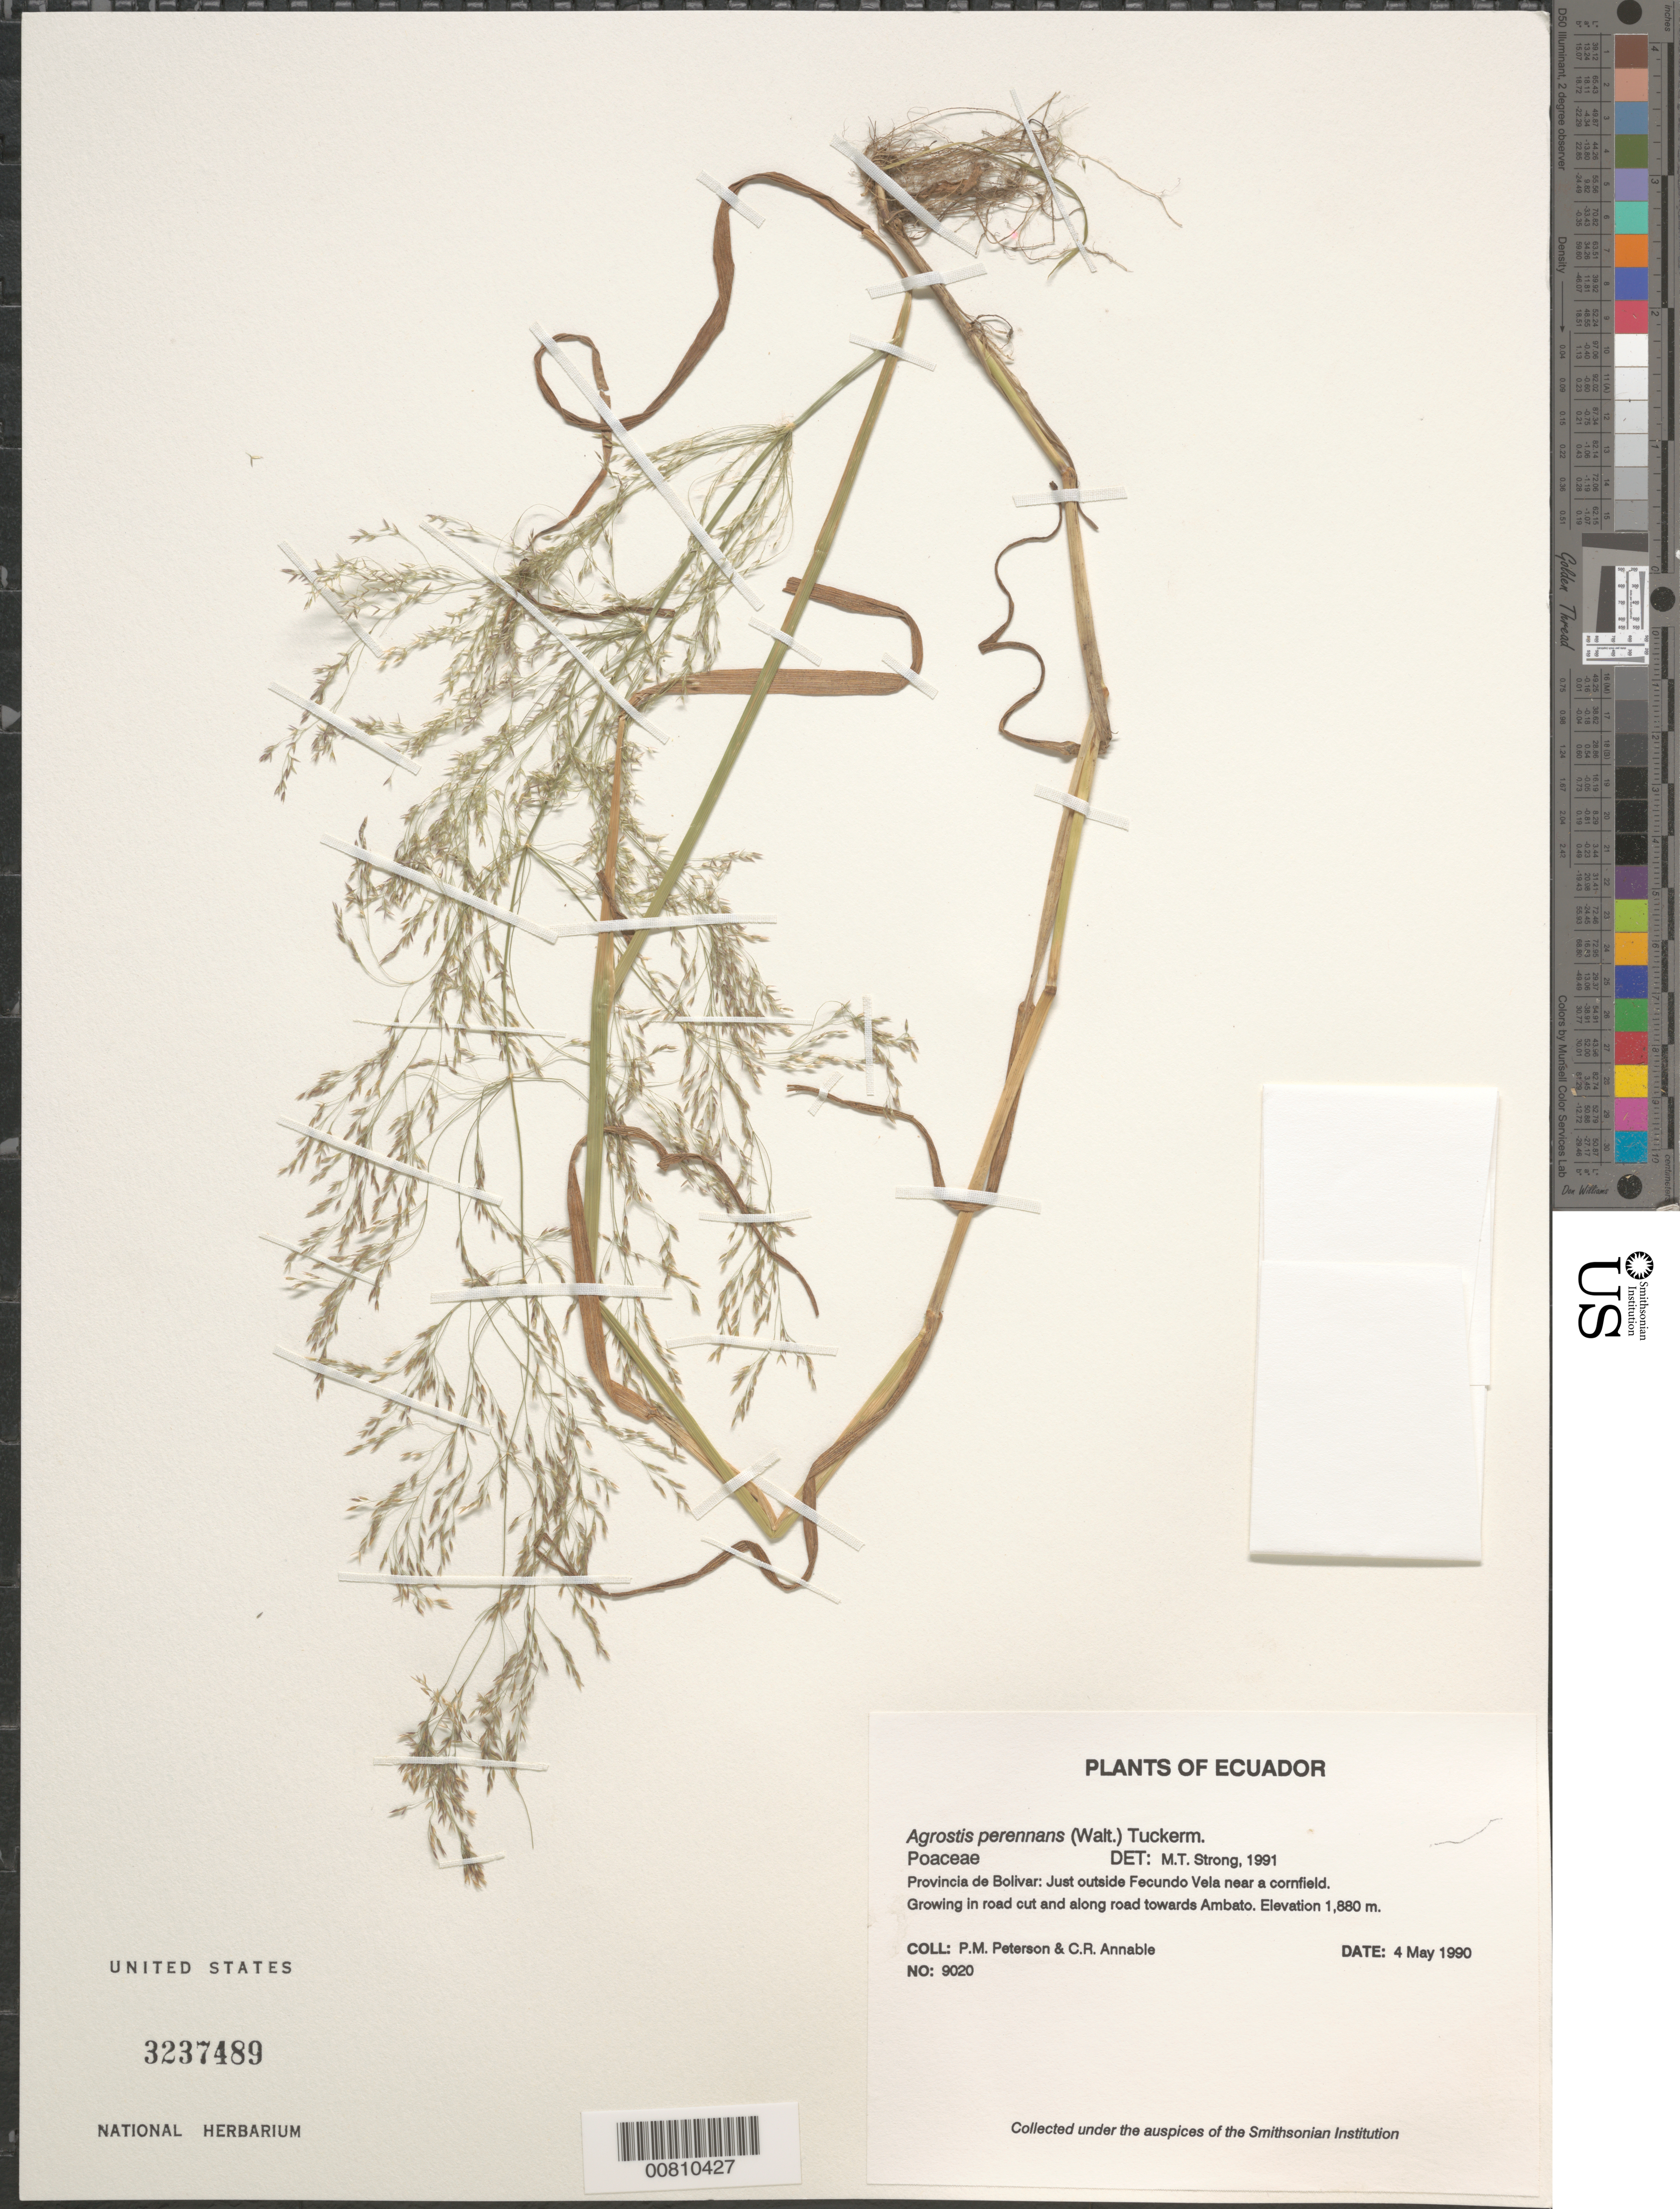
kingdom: Plantae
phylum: Tracheophyta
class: Liliopsida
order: Poales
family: Poaceae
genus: Agrostis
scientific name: Agrostis perennans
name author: (Walter) Tuck.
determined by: Strong, M. T., (US), Smithsonian Institution - National Museum of Natural History (UNITED STATES)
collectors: P. M. Peterson & C. R. Annable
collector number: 09020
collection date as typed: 04 May 1990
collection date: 1990-05-04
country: Ecuador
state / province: Bolivar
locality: Just outside Fecundo Vela near a cornfield.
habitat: Growing in road cut and along road towards Ambato.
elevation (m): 1880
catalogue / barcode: US 3237489